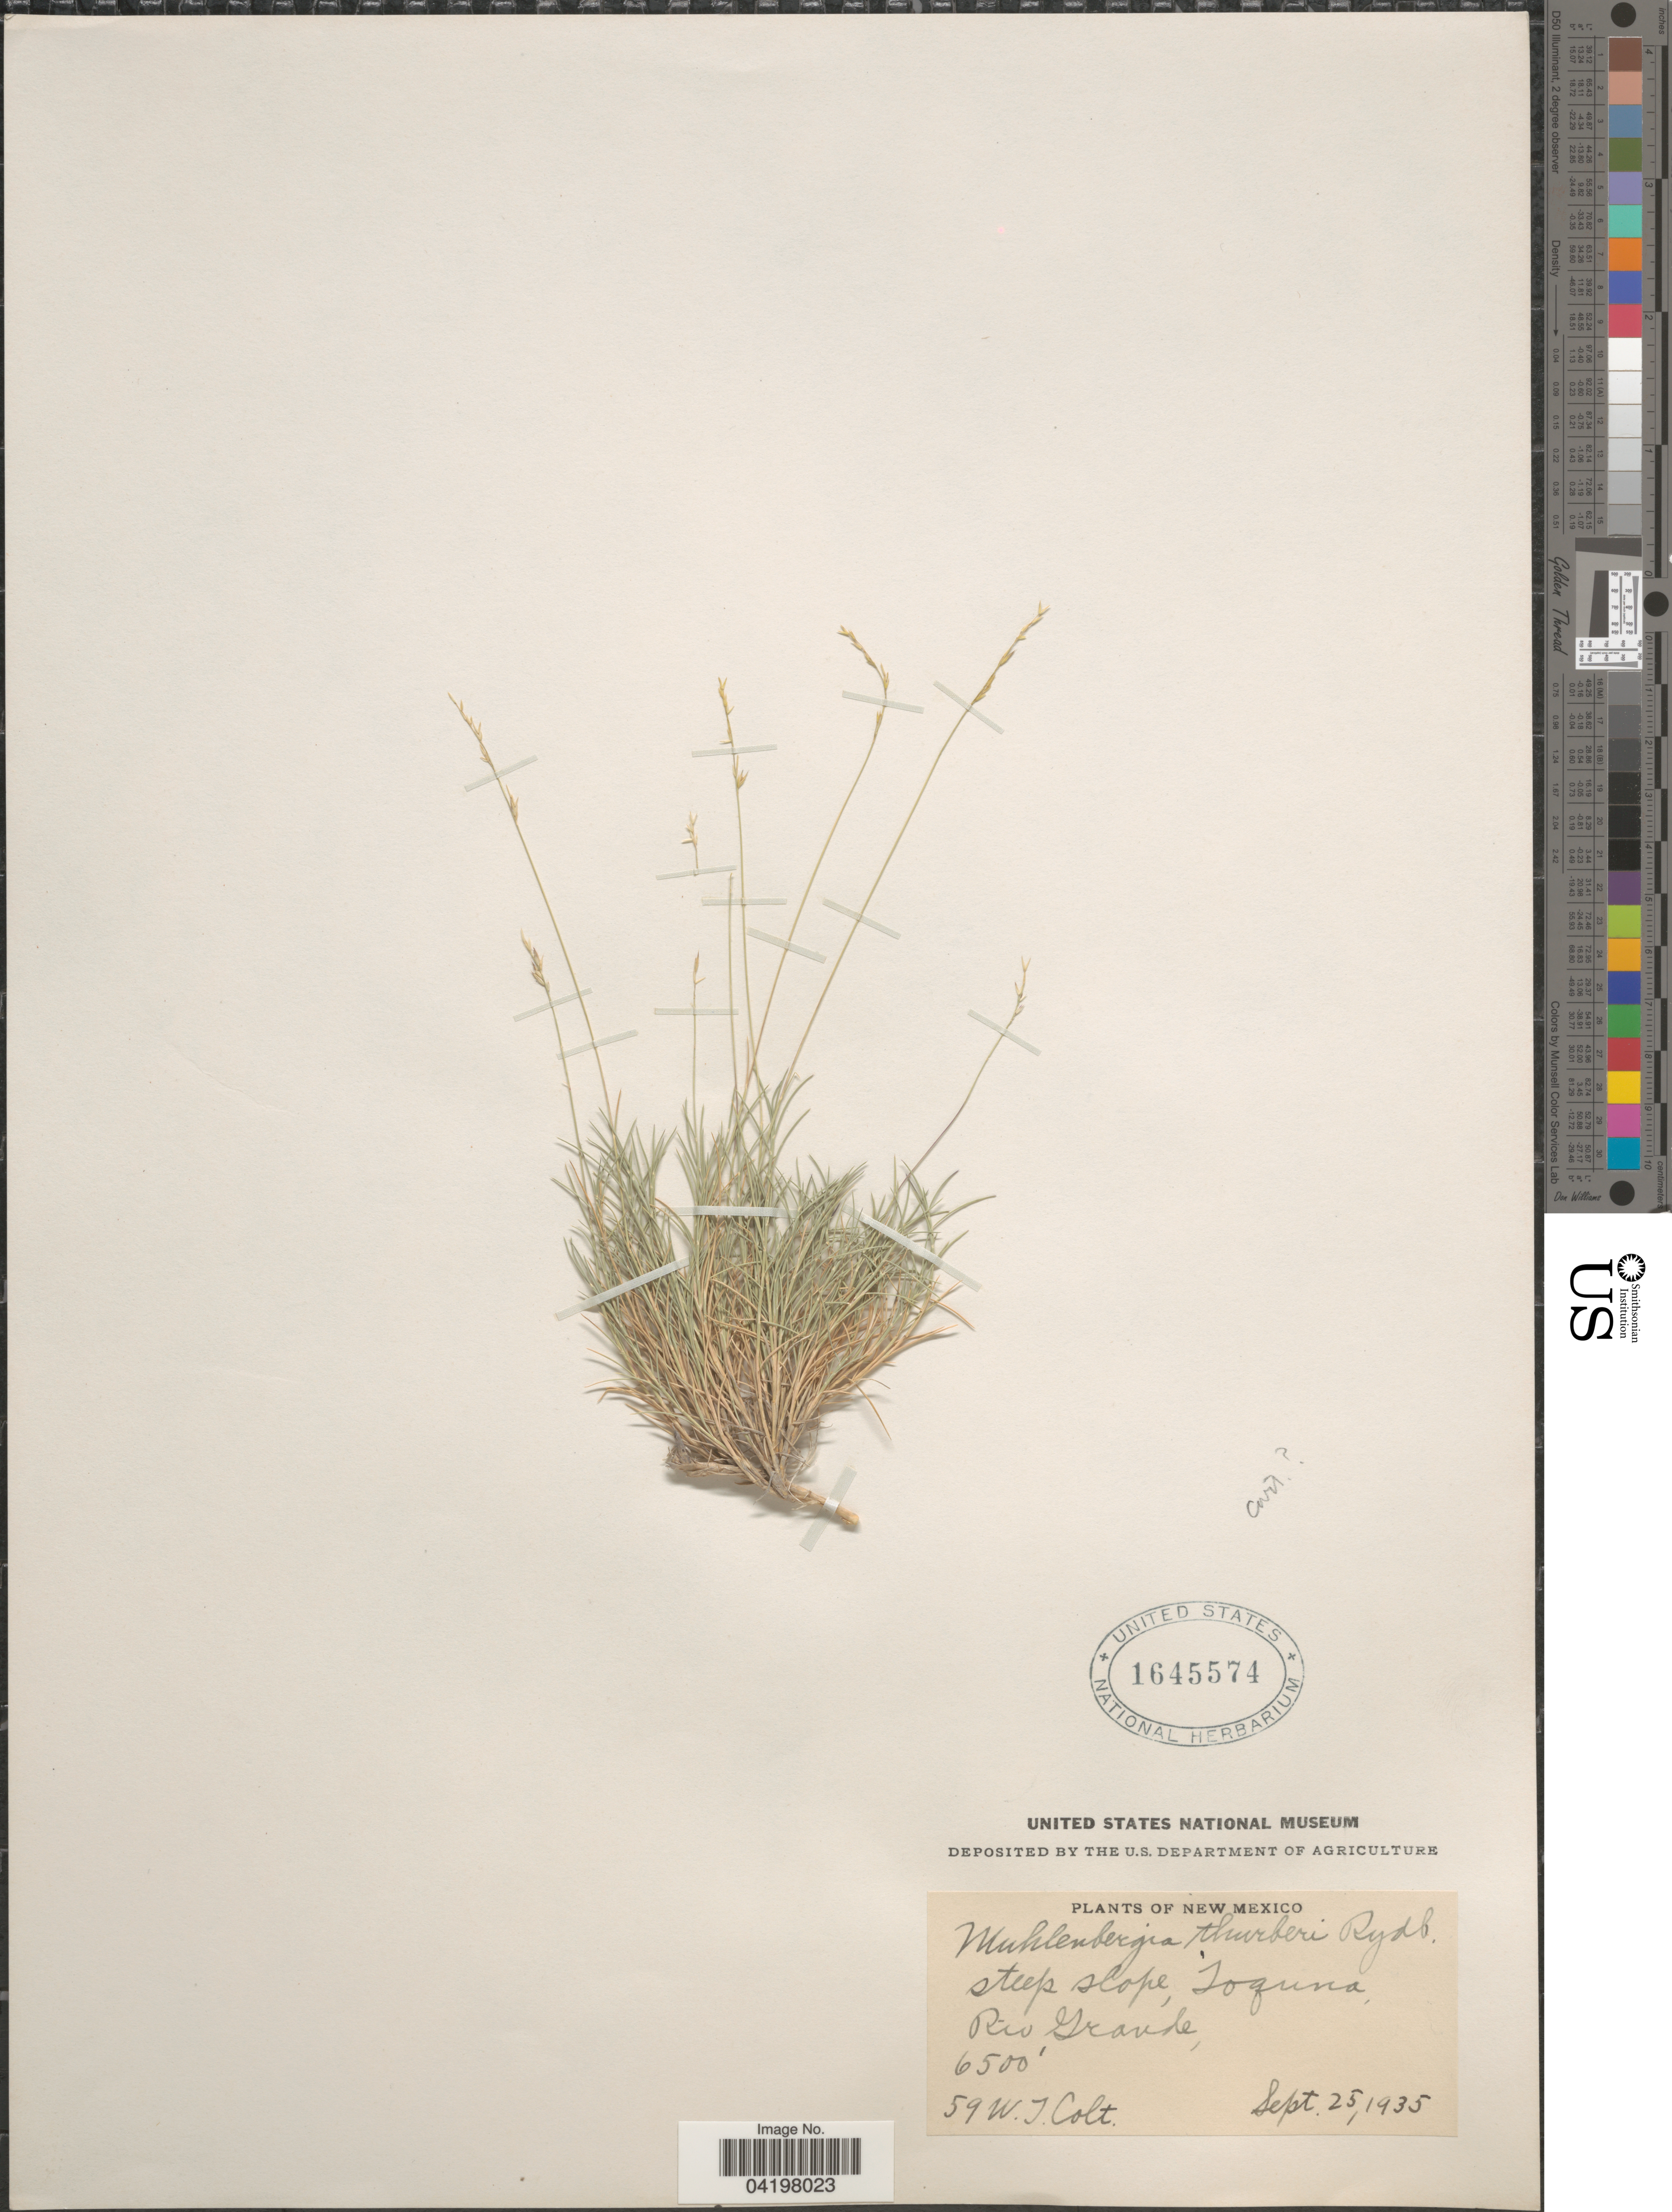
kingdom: Plantae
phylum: Tracheophyta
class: Liliopsida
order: Poales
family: Poaceae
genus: Muhlenbergia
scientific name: Muhlenbergia thurberi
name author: (Scribn.) Rydb.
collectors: W. Colt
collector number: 59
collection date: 1935-09-25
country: United States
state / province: New Mexico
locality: Toquna [interpreted], Rio Grande.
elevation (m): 1981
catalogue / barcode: US 1645574